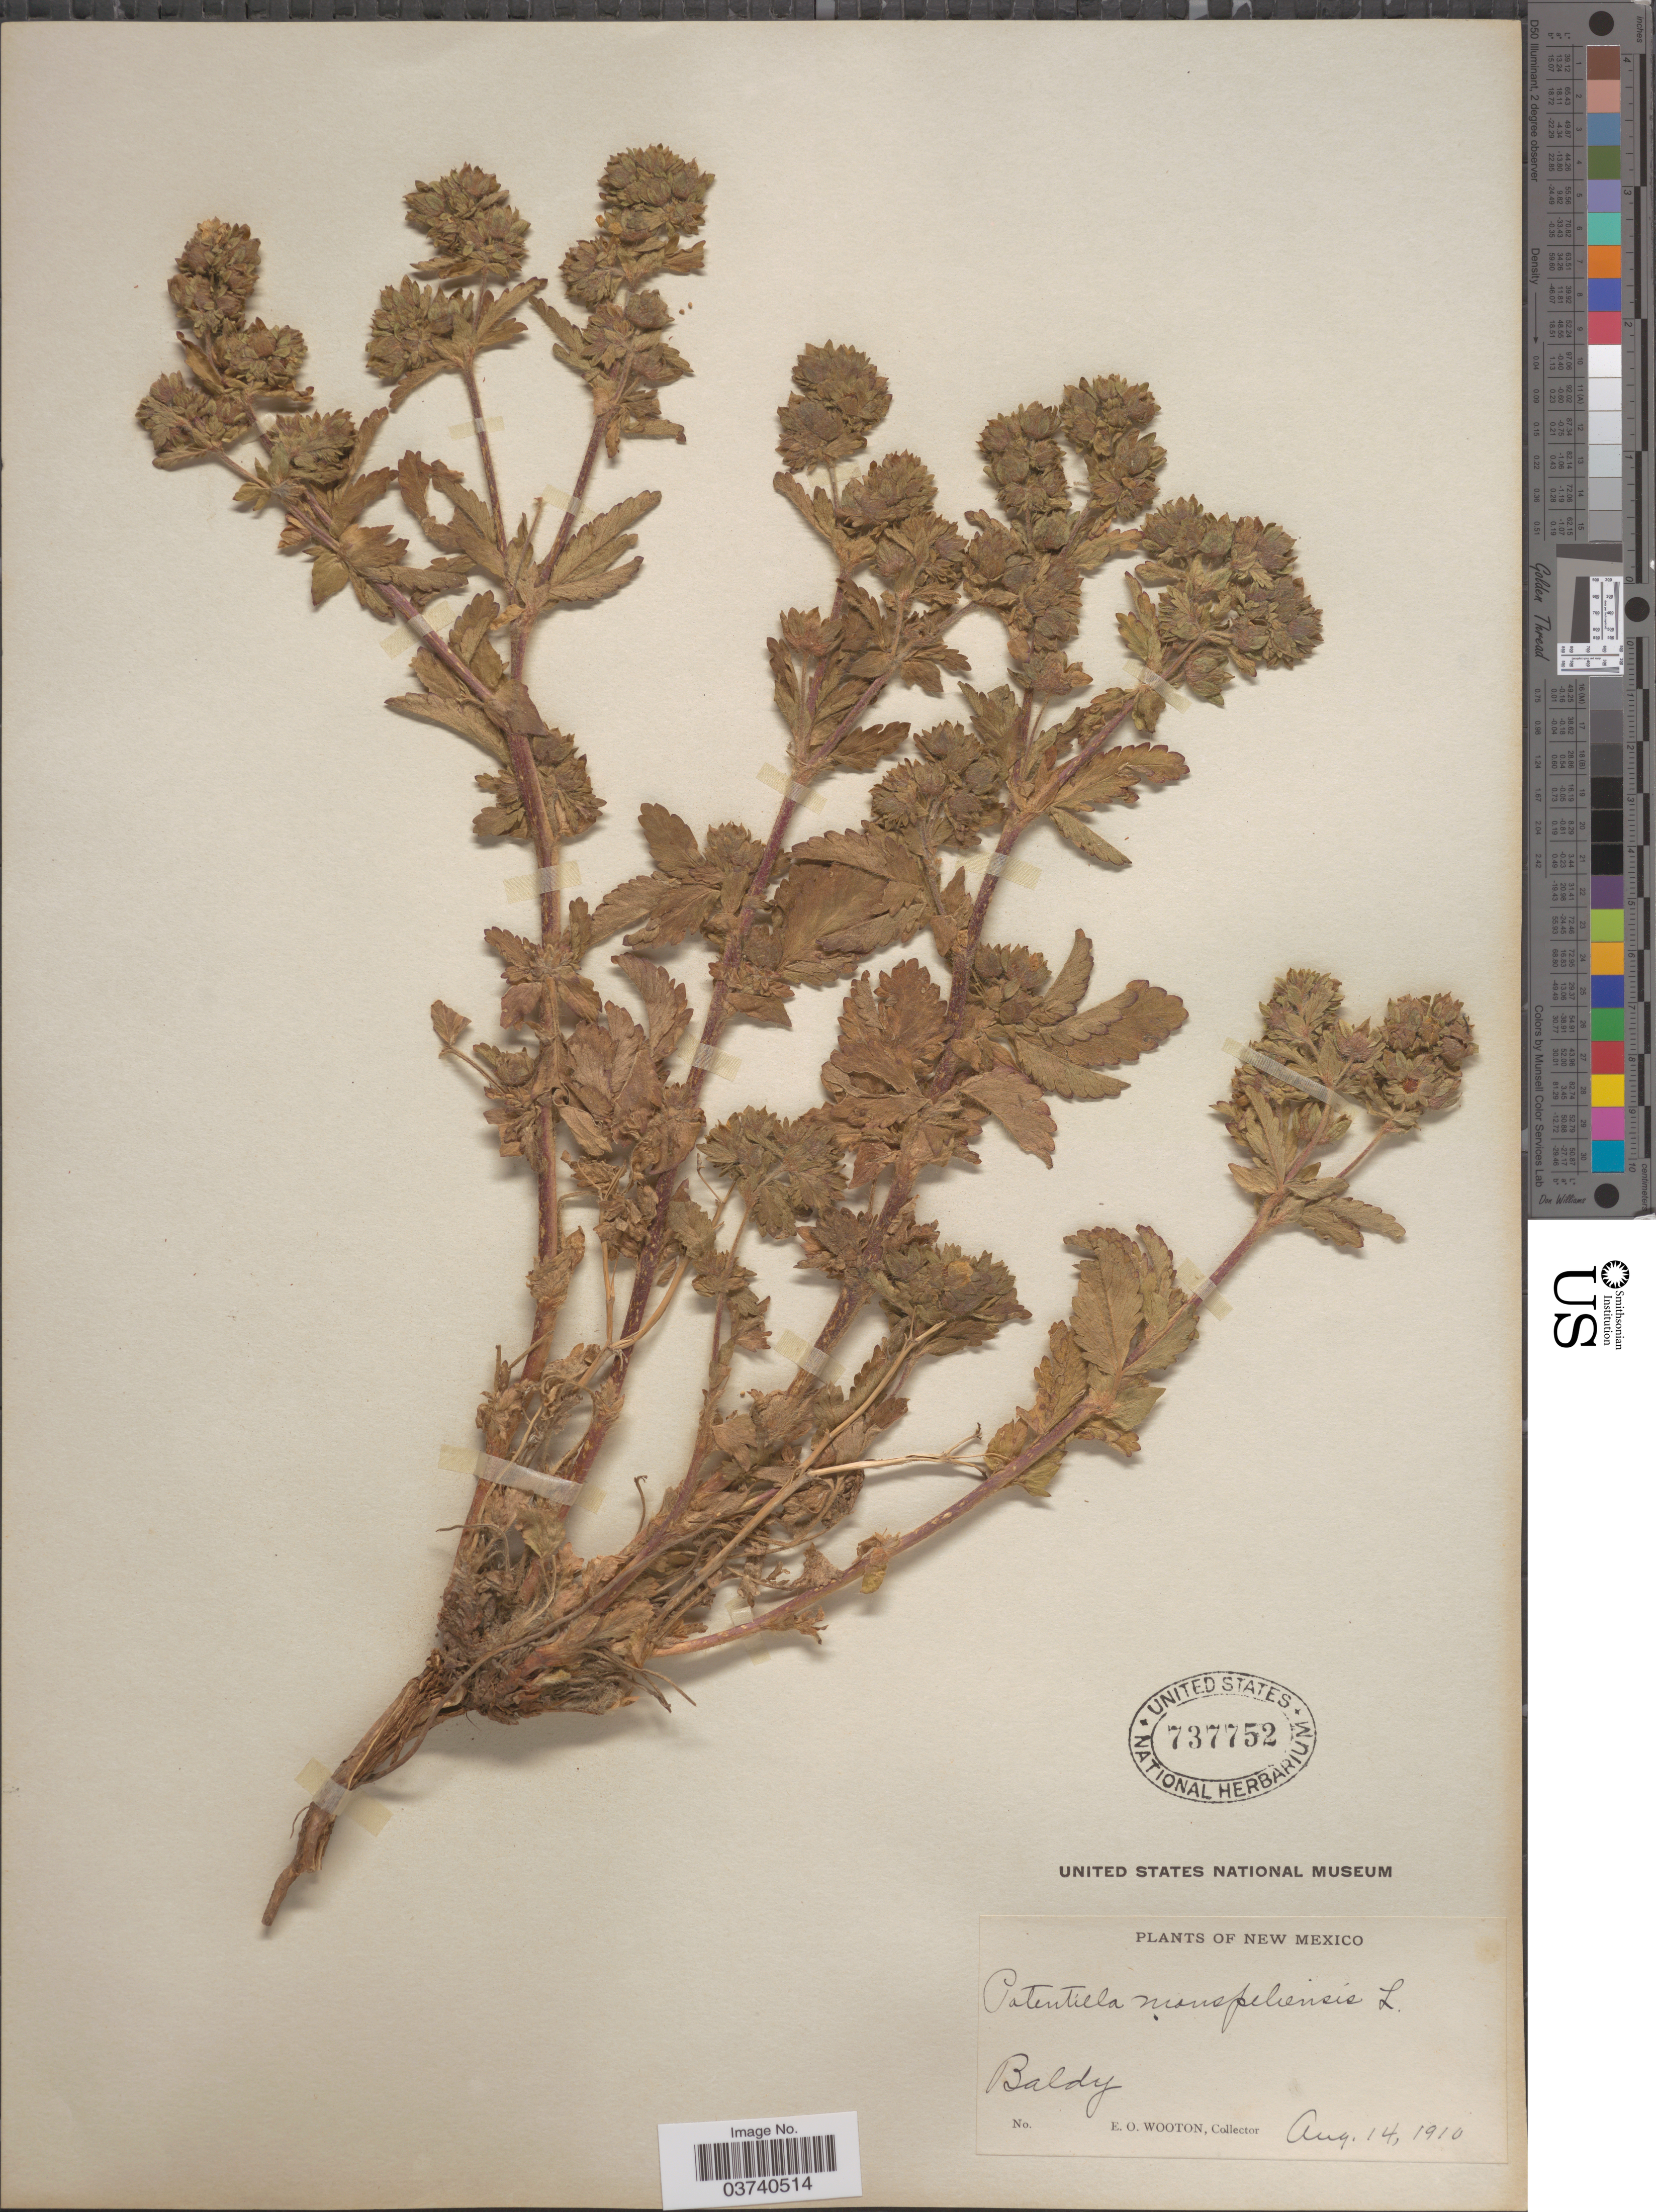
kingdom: Plantae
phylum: Tracheophyta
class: Magnoliopsida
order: Rosales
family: Rosaceae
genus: Potentilla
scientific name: Potentilla norvegica subsp. monspeliensis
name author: (L.) Asch. & Graebn.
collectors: E. O. Wooton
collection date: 1910-08-14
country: United States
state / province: New Mexico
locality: Baldy.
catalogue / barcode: US 737752